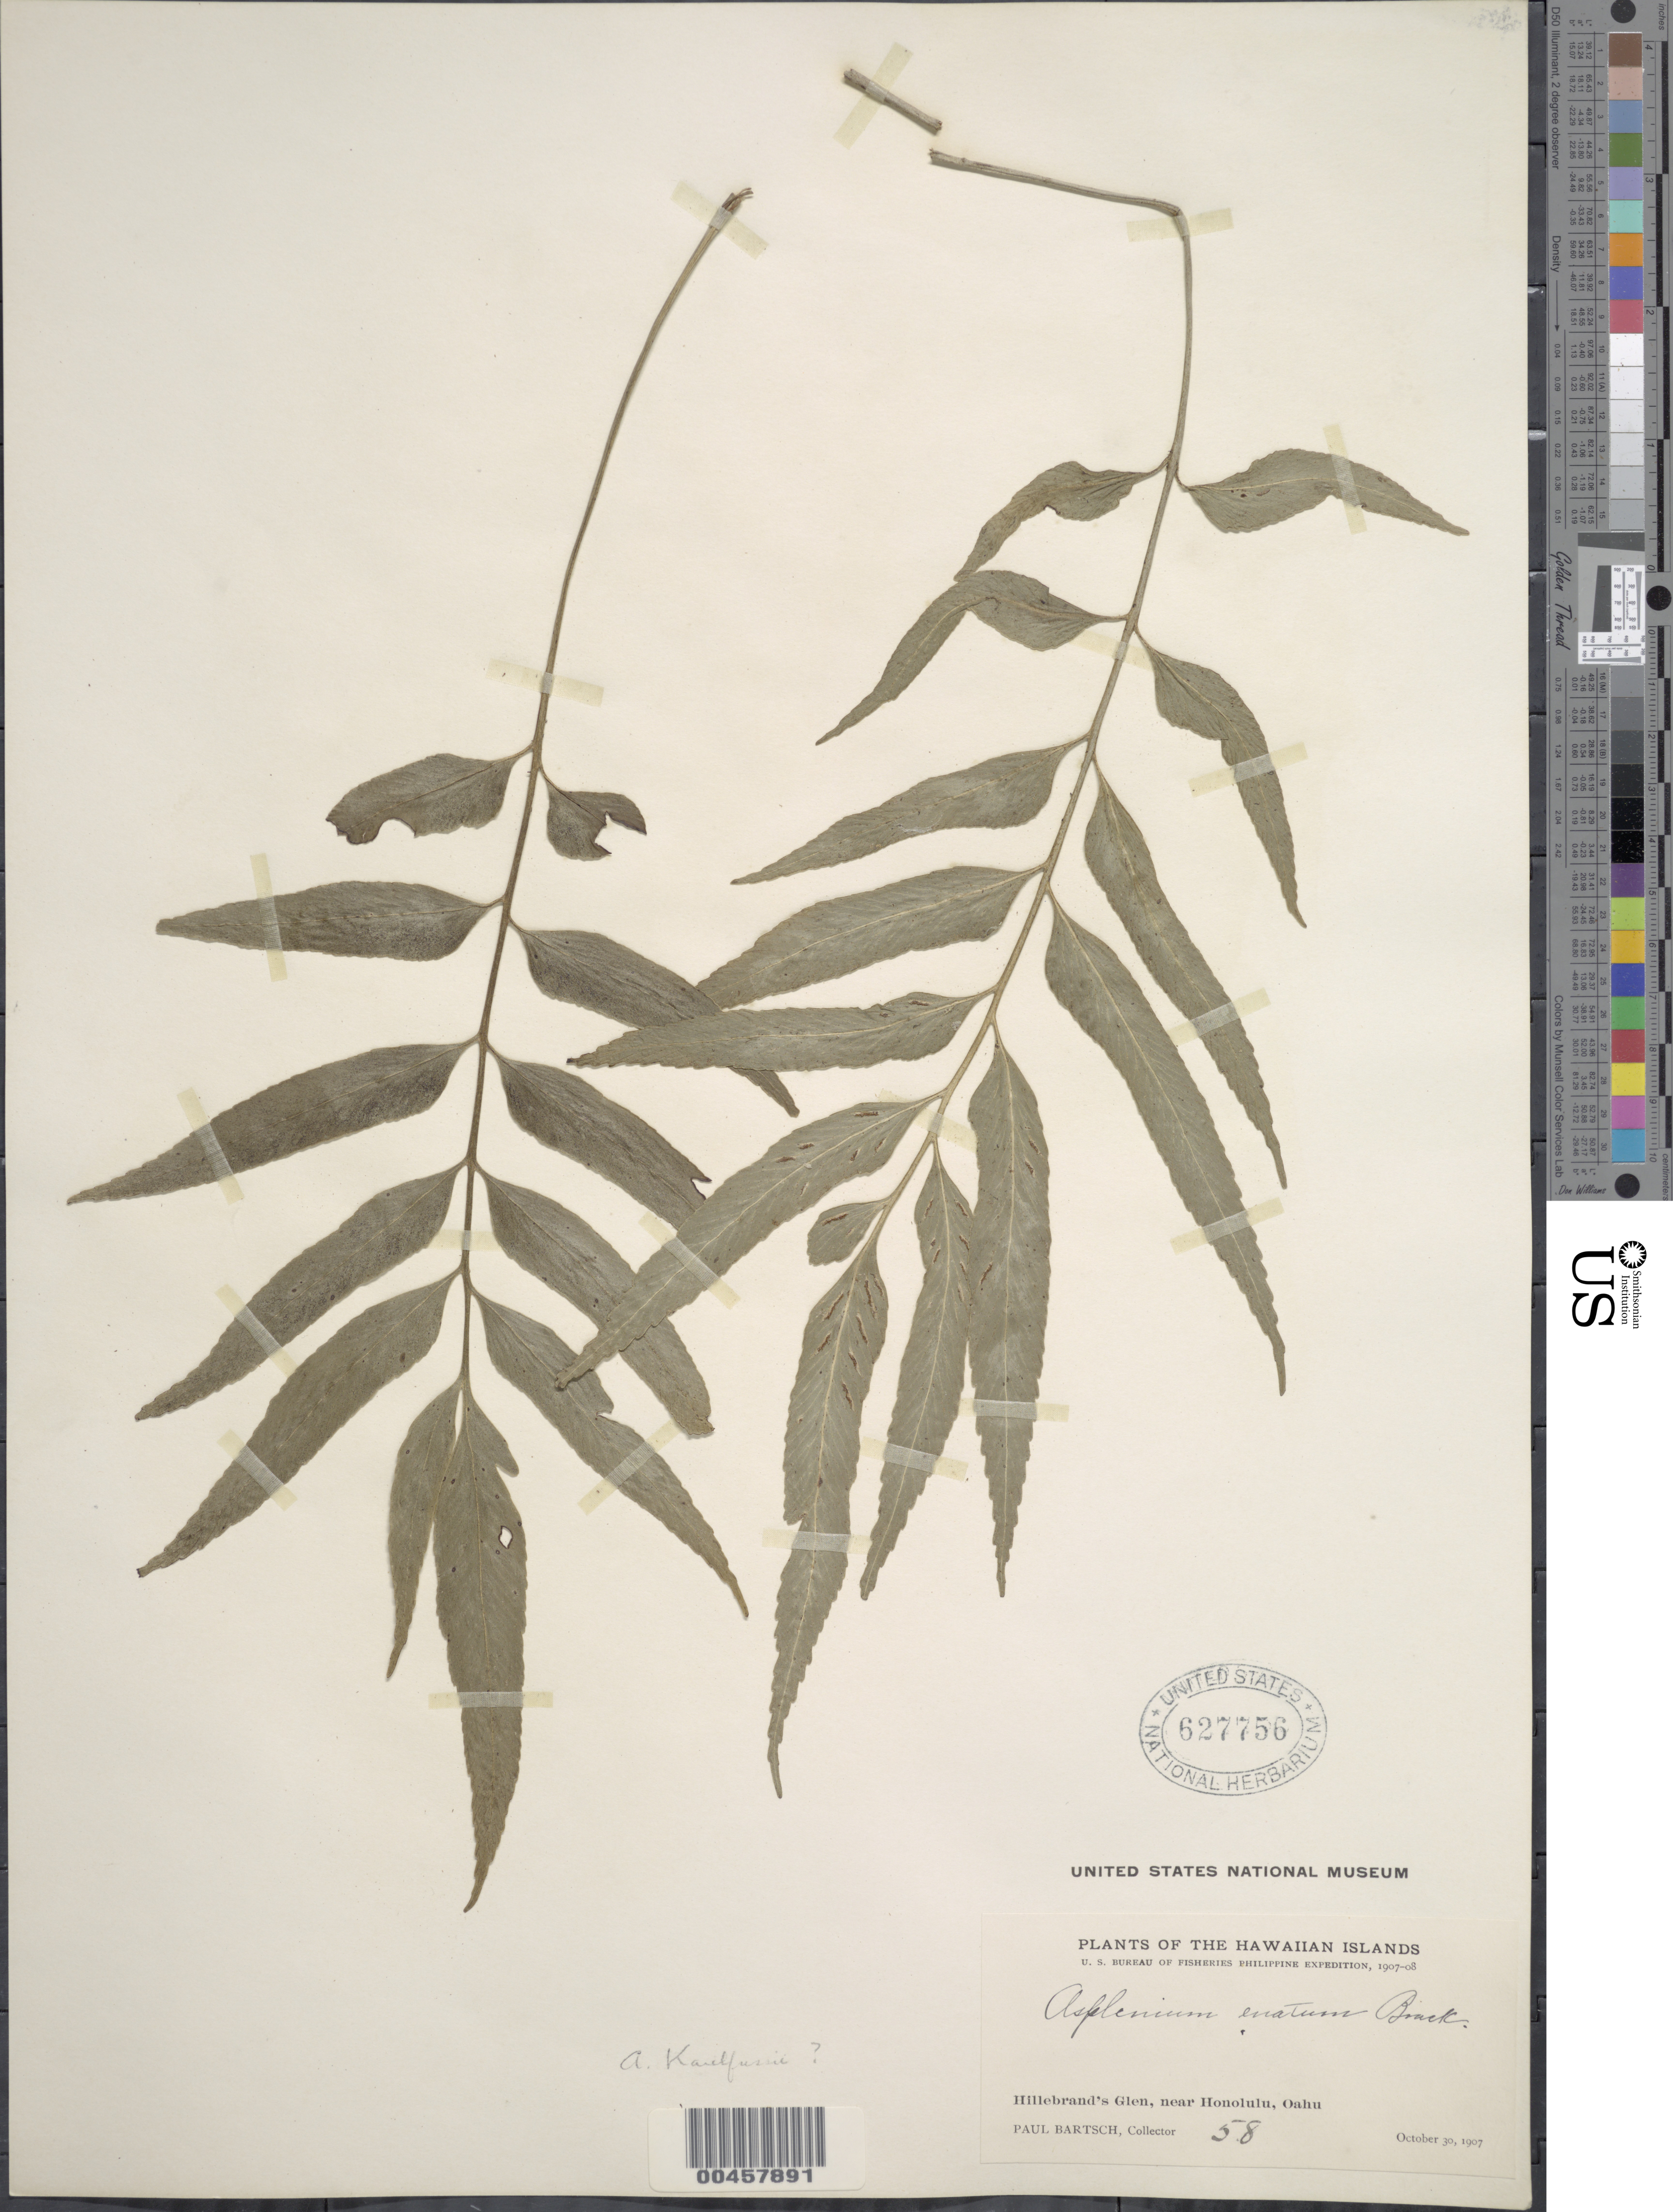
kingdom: Plantae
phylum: Tracheophyta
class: Polypodiopsida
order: Polypodiales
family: Aspleniaceae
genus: Asplenium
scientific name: Asplenium kaulfussii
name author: Schltdl.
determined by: Wagner, W. L., (BOT), Smithsonian Institution - National Museum of Natural History (UNITED STATES)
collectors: P. Bartsch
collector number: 58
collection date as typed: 30 Oct 1907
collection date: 1907-10-30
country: United States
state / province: Hawaii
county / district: Honolulu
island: Oahu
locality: Hillebrand's Glen, near Honolulu, Oahu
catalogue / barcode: US 627756